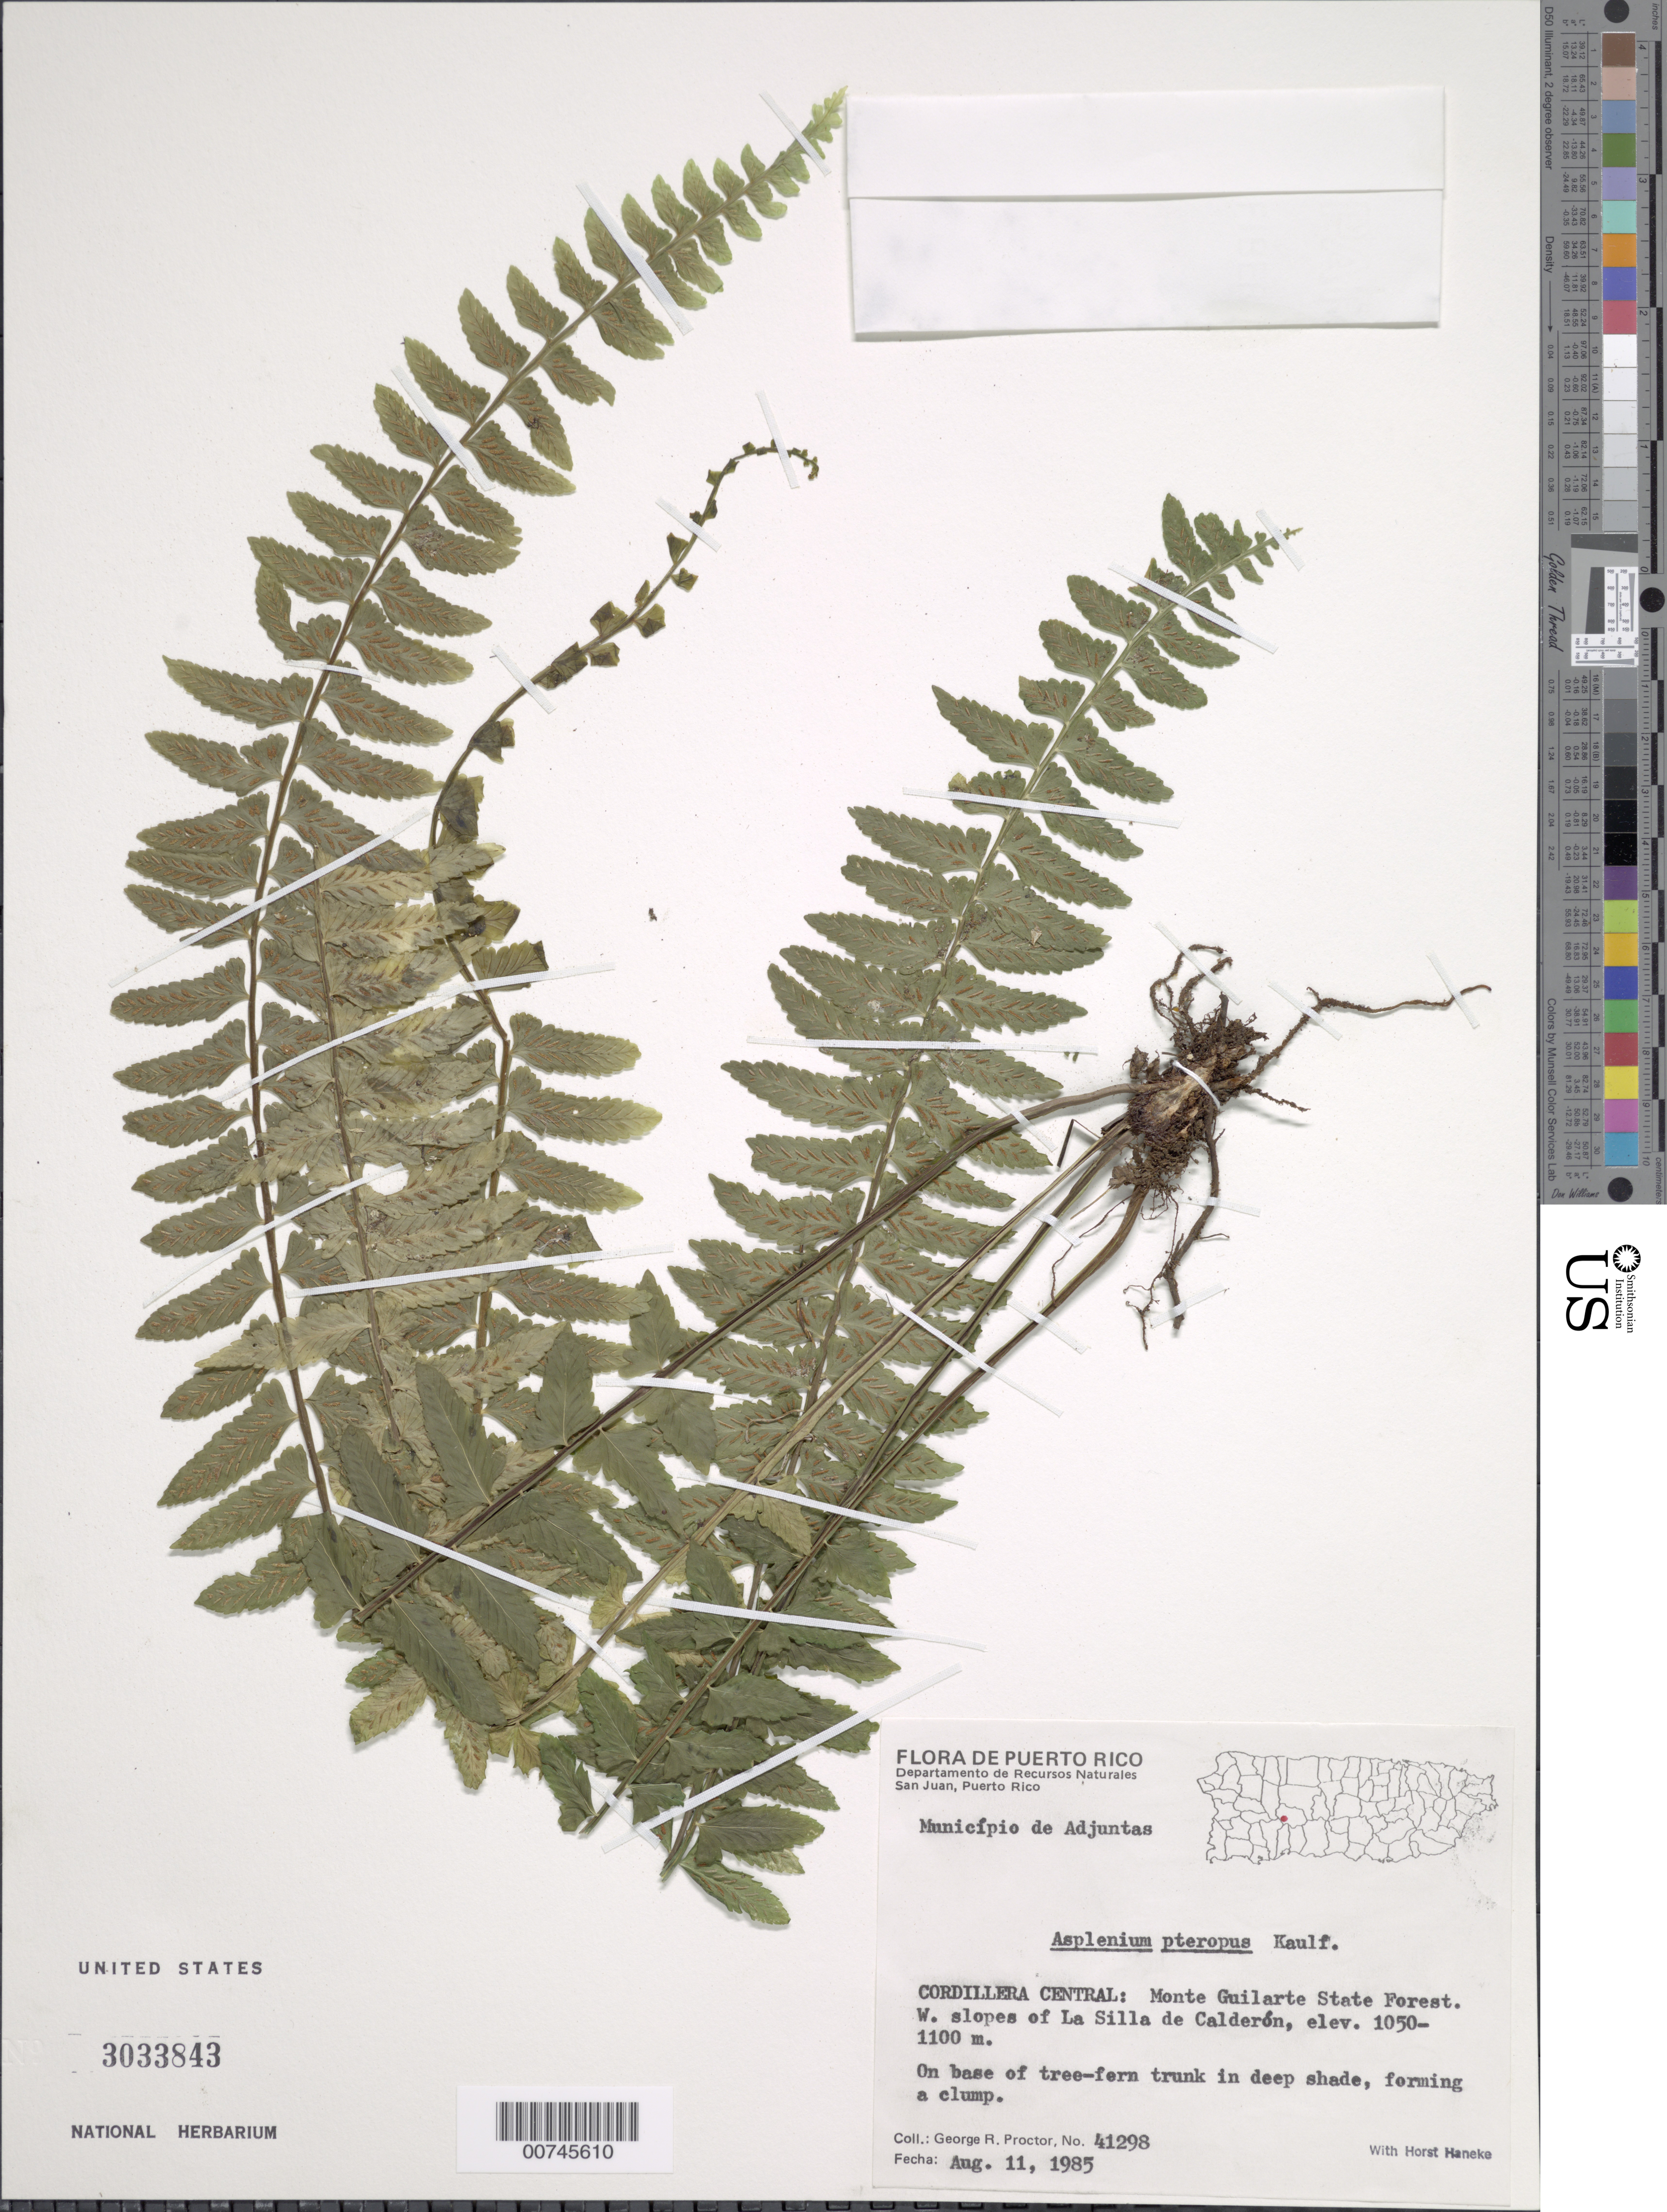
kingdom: Plantae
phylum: Tracheophyta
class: Polypodiopsida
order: Polypodiales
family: Aspleniaceae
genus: Asplenium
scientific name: Asplenium pteropus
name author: Kaulf.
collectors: G. R. Proctor & H. Haneke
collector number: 41298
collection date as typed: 11 Aug 1985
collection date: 1985-08-11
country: Puerto Rico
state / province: Adjuntas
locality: Cordillera Central: Monte Guilarte State Forest. W slopes of La Silla de Calderón, Municipio de Adjuntas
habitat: On base of tree-fern trunk in deep shade, forming a clump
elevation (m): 1050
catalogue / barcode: US 3033843